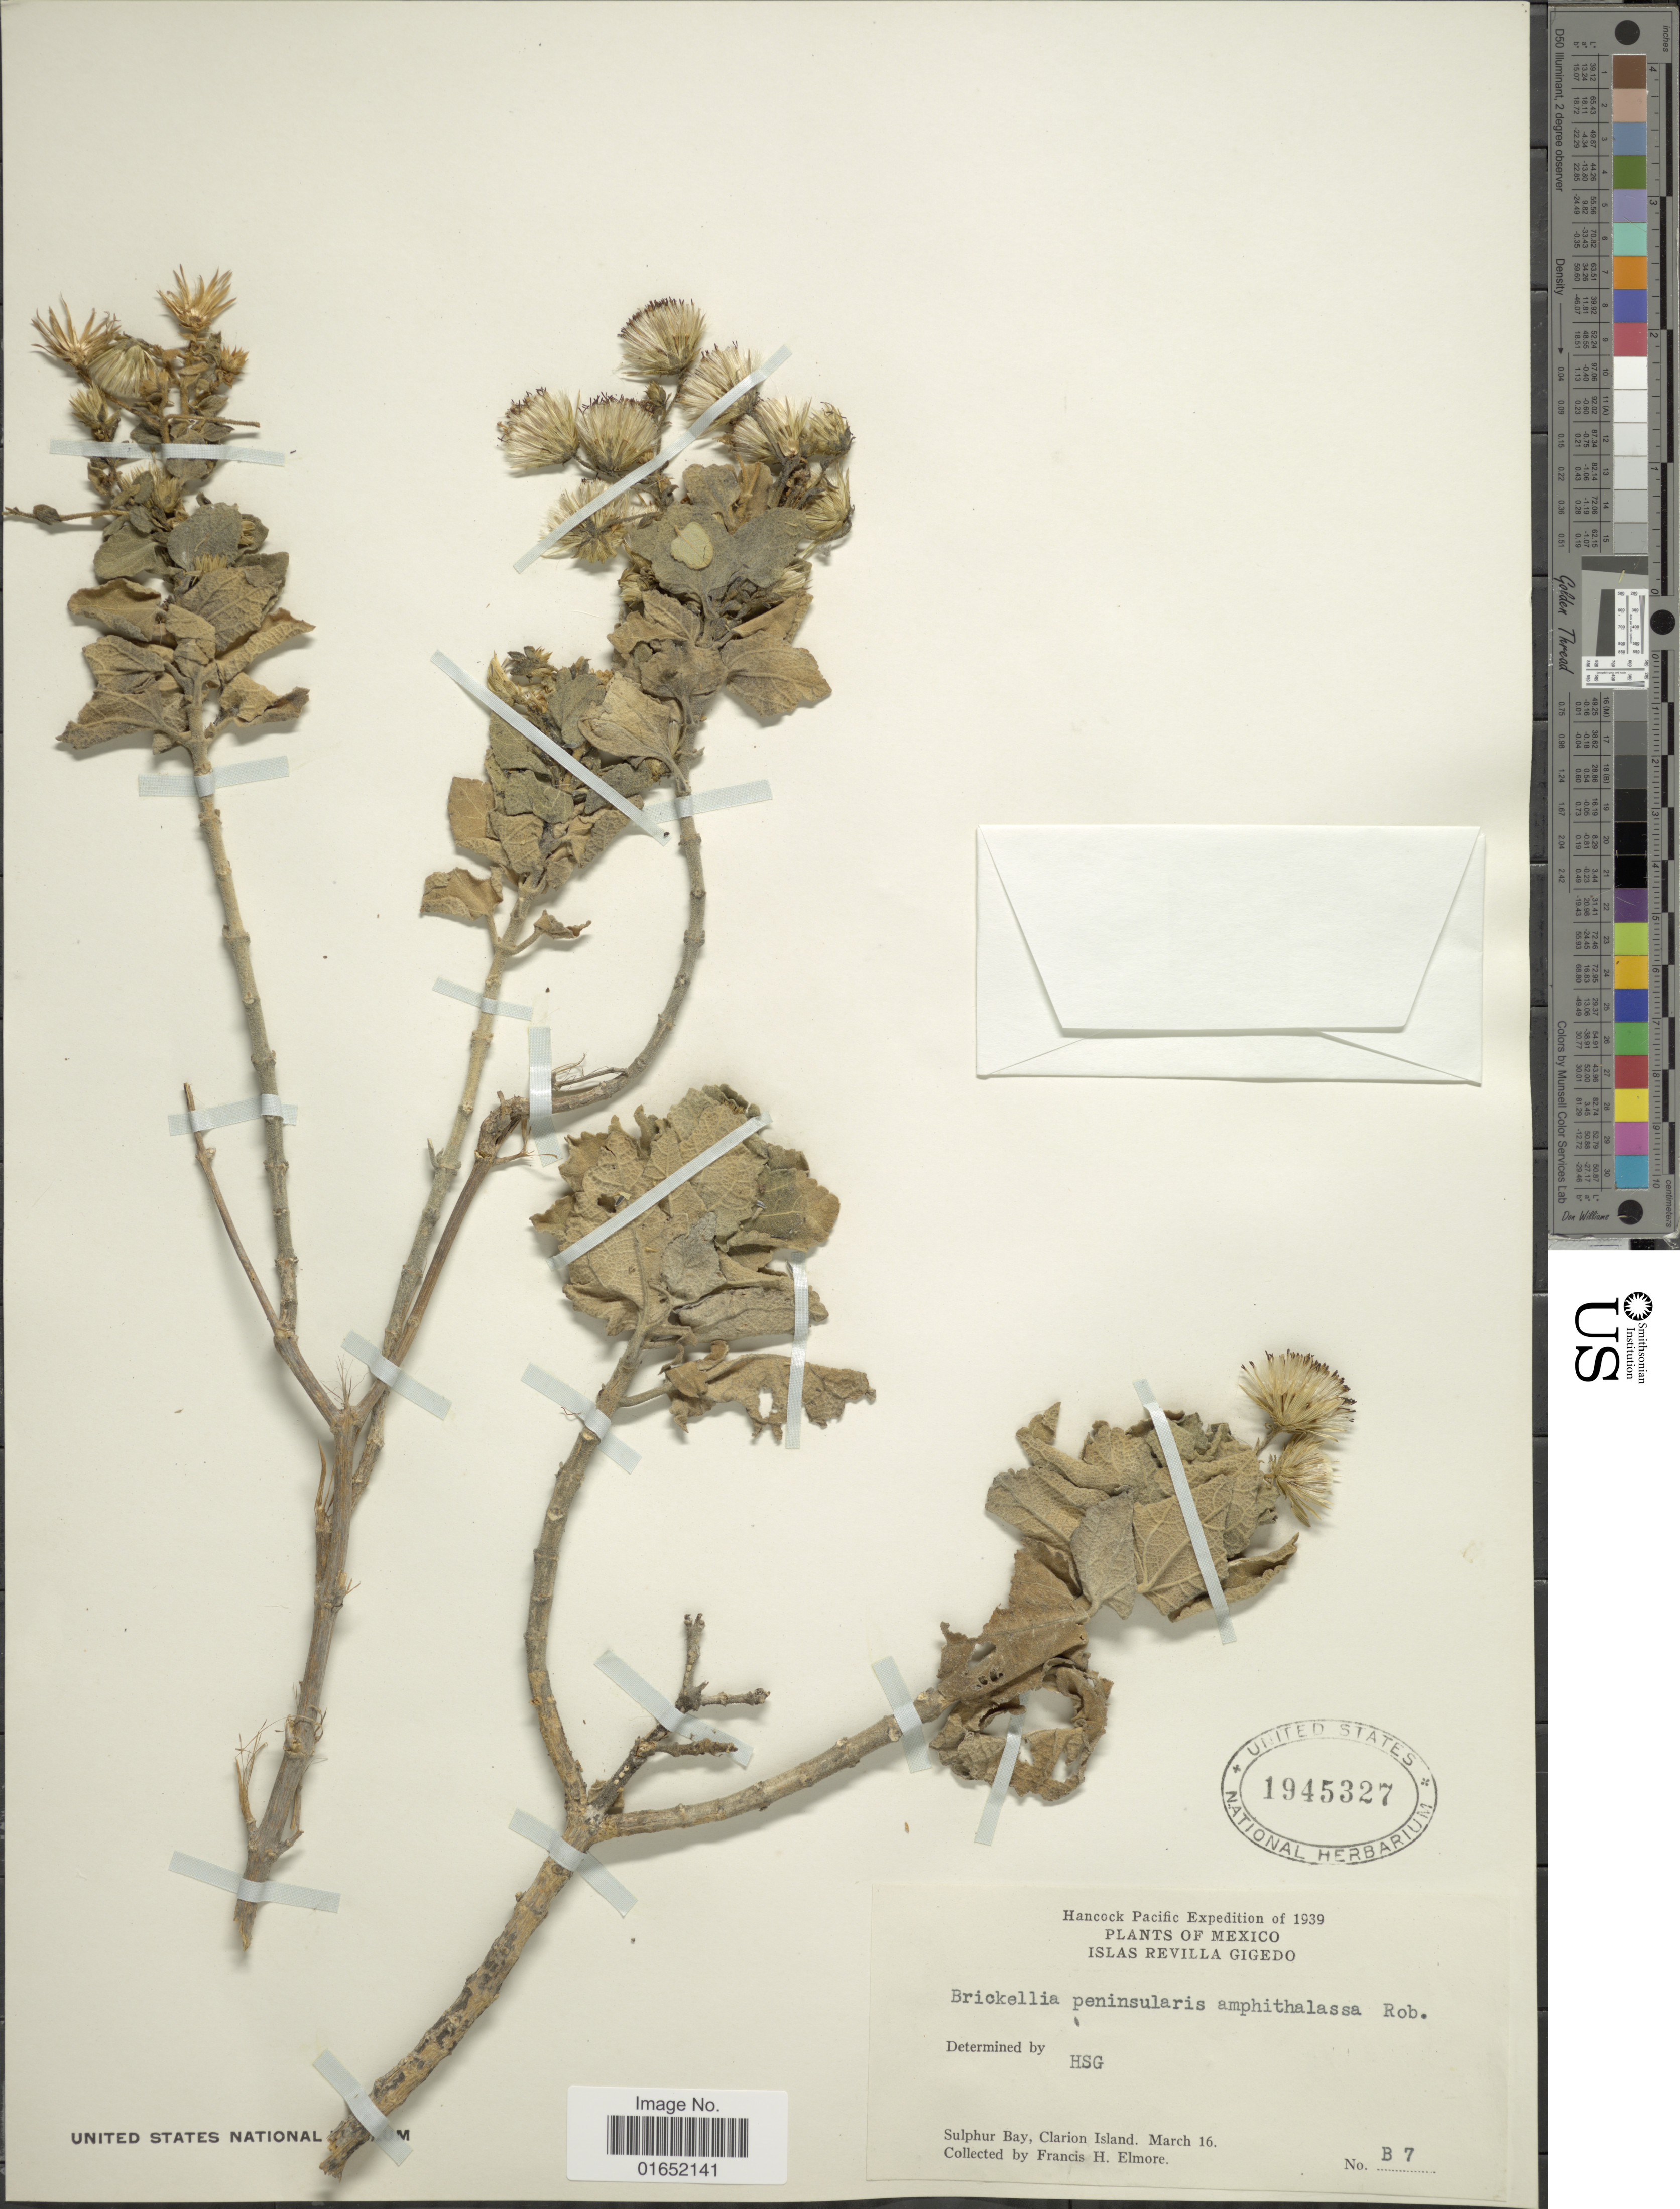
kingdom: Plantae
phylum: Tracheophyta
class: Magnoliopsida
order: Asterales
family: Asteraceae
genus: Brickellia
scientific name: Brickellia peninsularis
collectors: F. H. Elmore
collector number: B 7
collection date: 1939-03-16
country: Mexico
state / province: Colima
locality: Islas Revilla Gigedo, Sulphur Bay, Clarion Island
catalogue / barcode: US 1945327